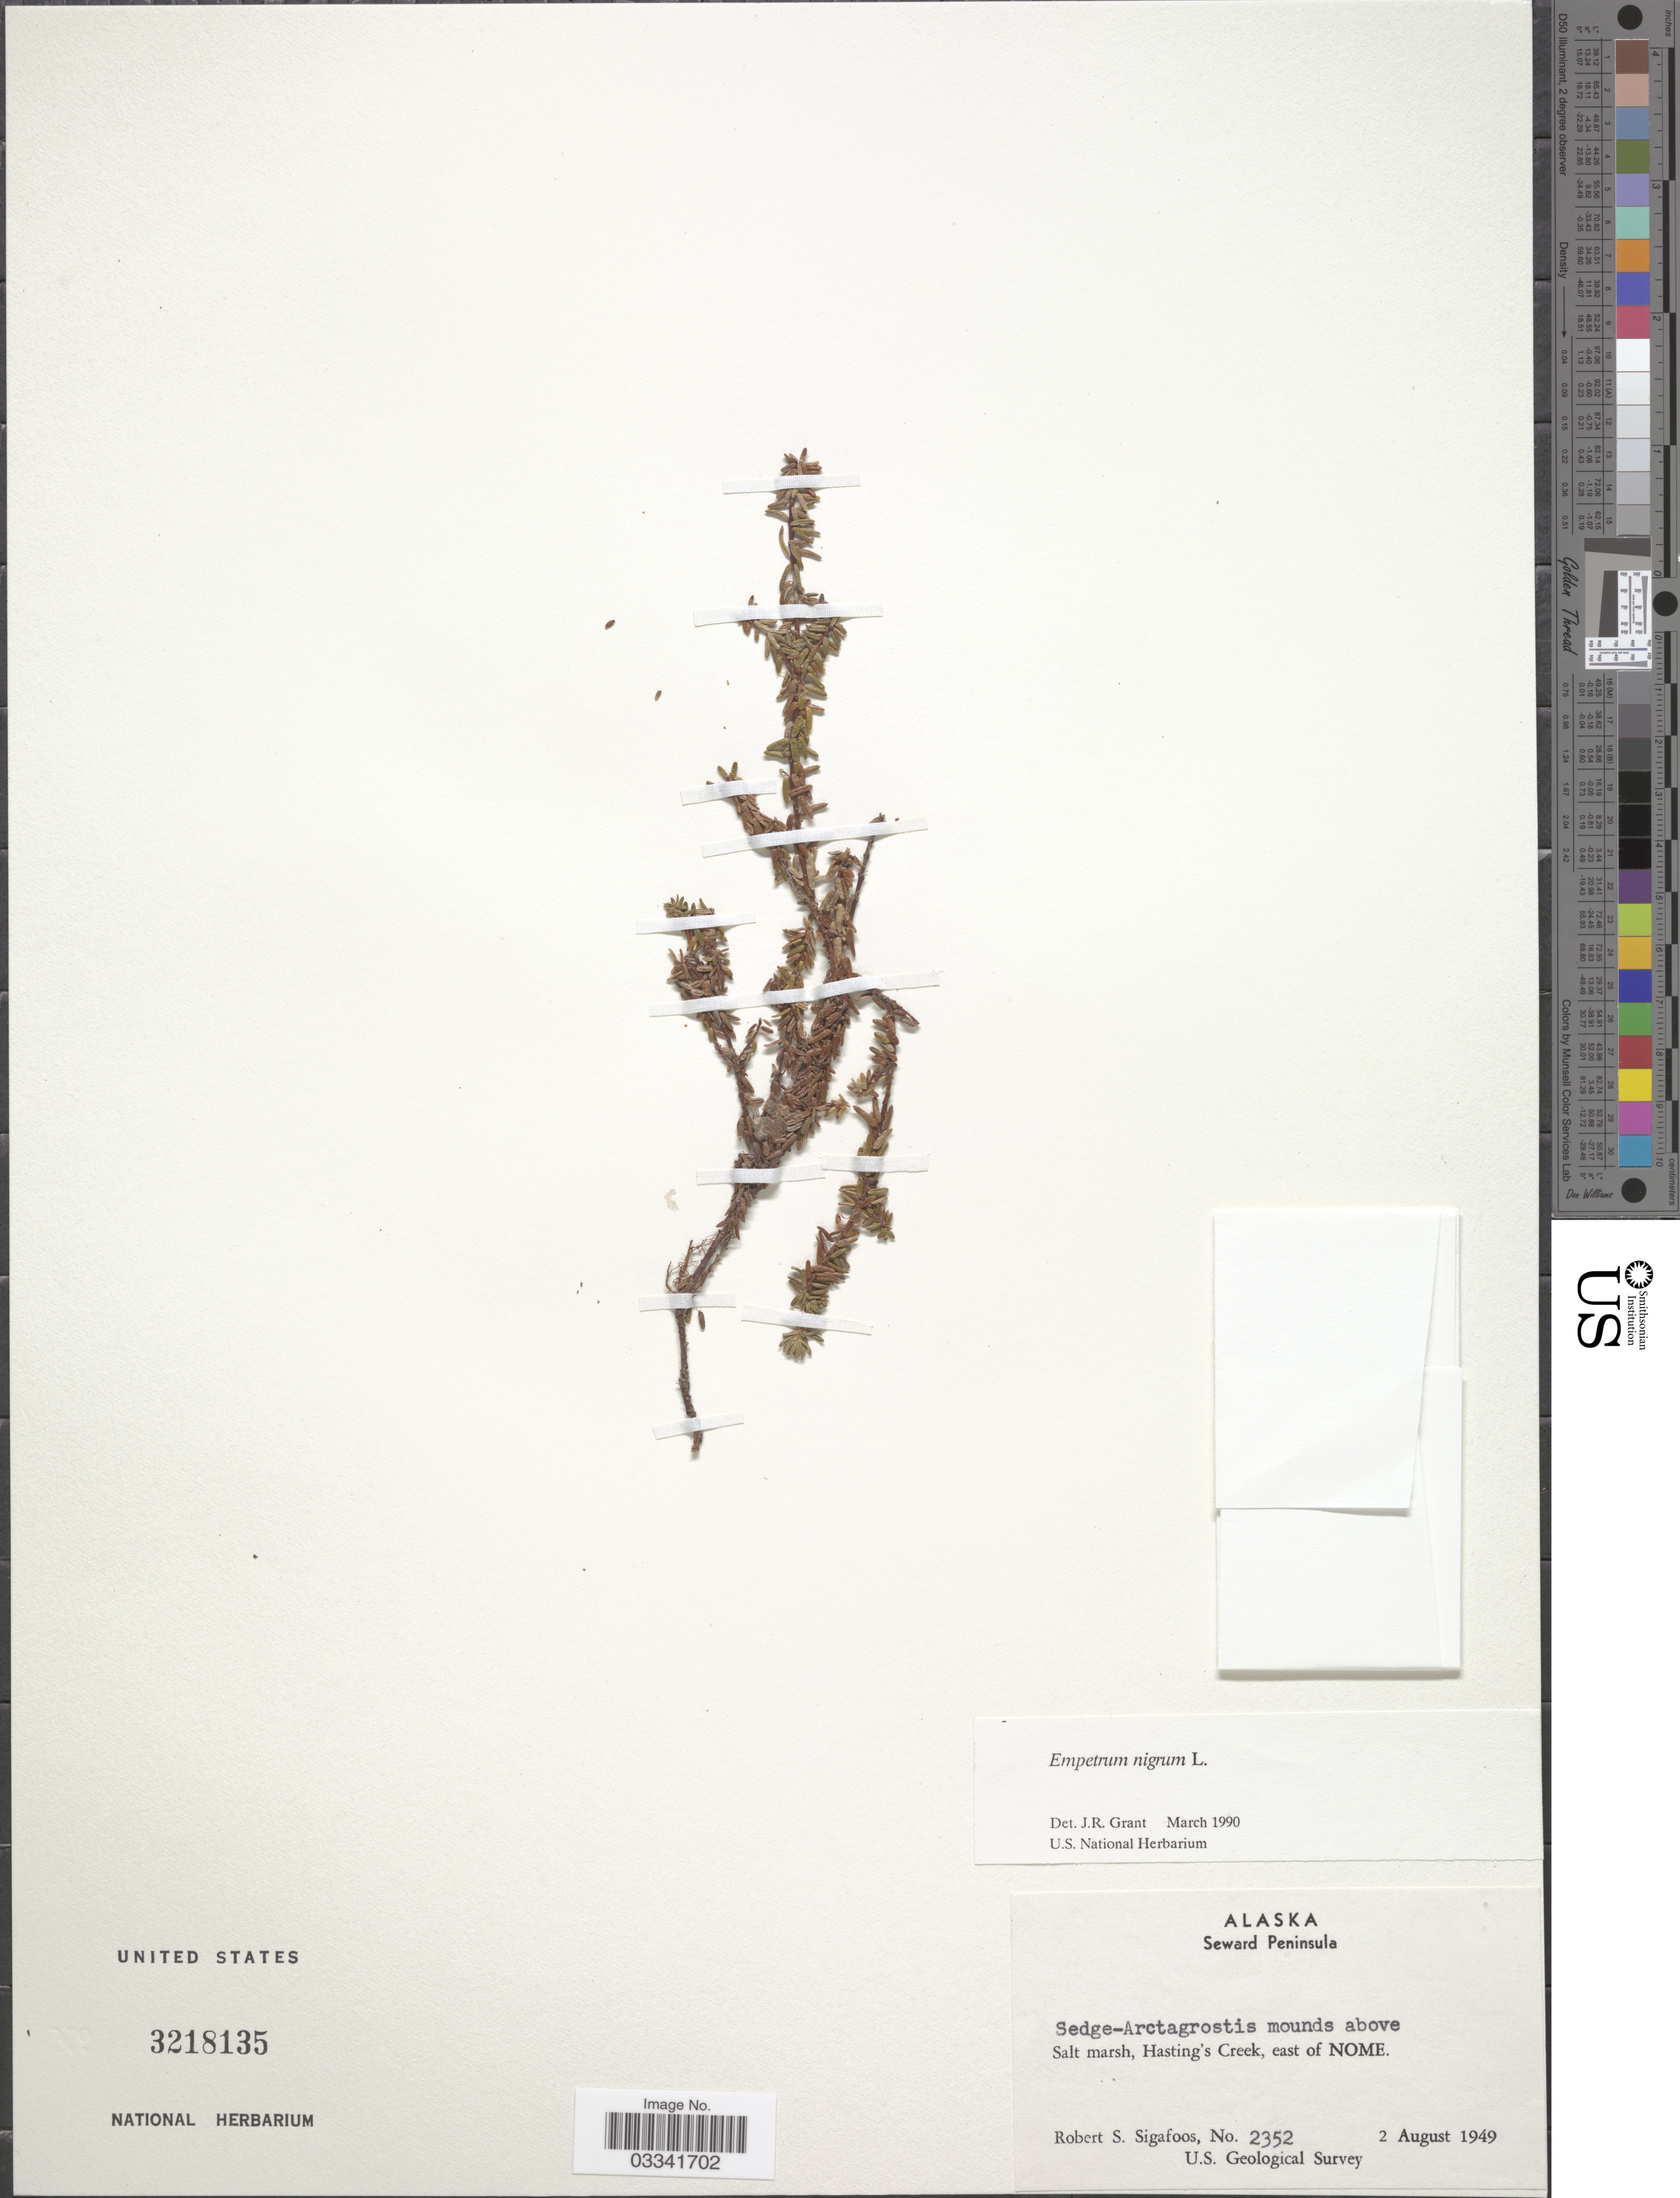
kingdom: Plantae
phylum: Tracheophyta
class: Magnoliopsida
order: Ericales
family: Ericaceae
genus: Empetrum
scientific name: Empetrum nigrum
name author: L.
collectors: R. Sigafoos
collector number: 2352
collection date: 1949-08-02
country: United States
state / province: Alaska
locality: Seward Peninsula. Above Salt marsh, Hasting's Creek, east of Nome.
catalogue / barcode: US 3218135